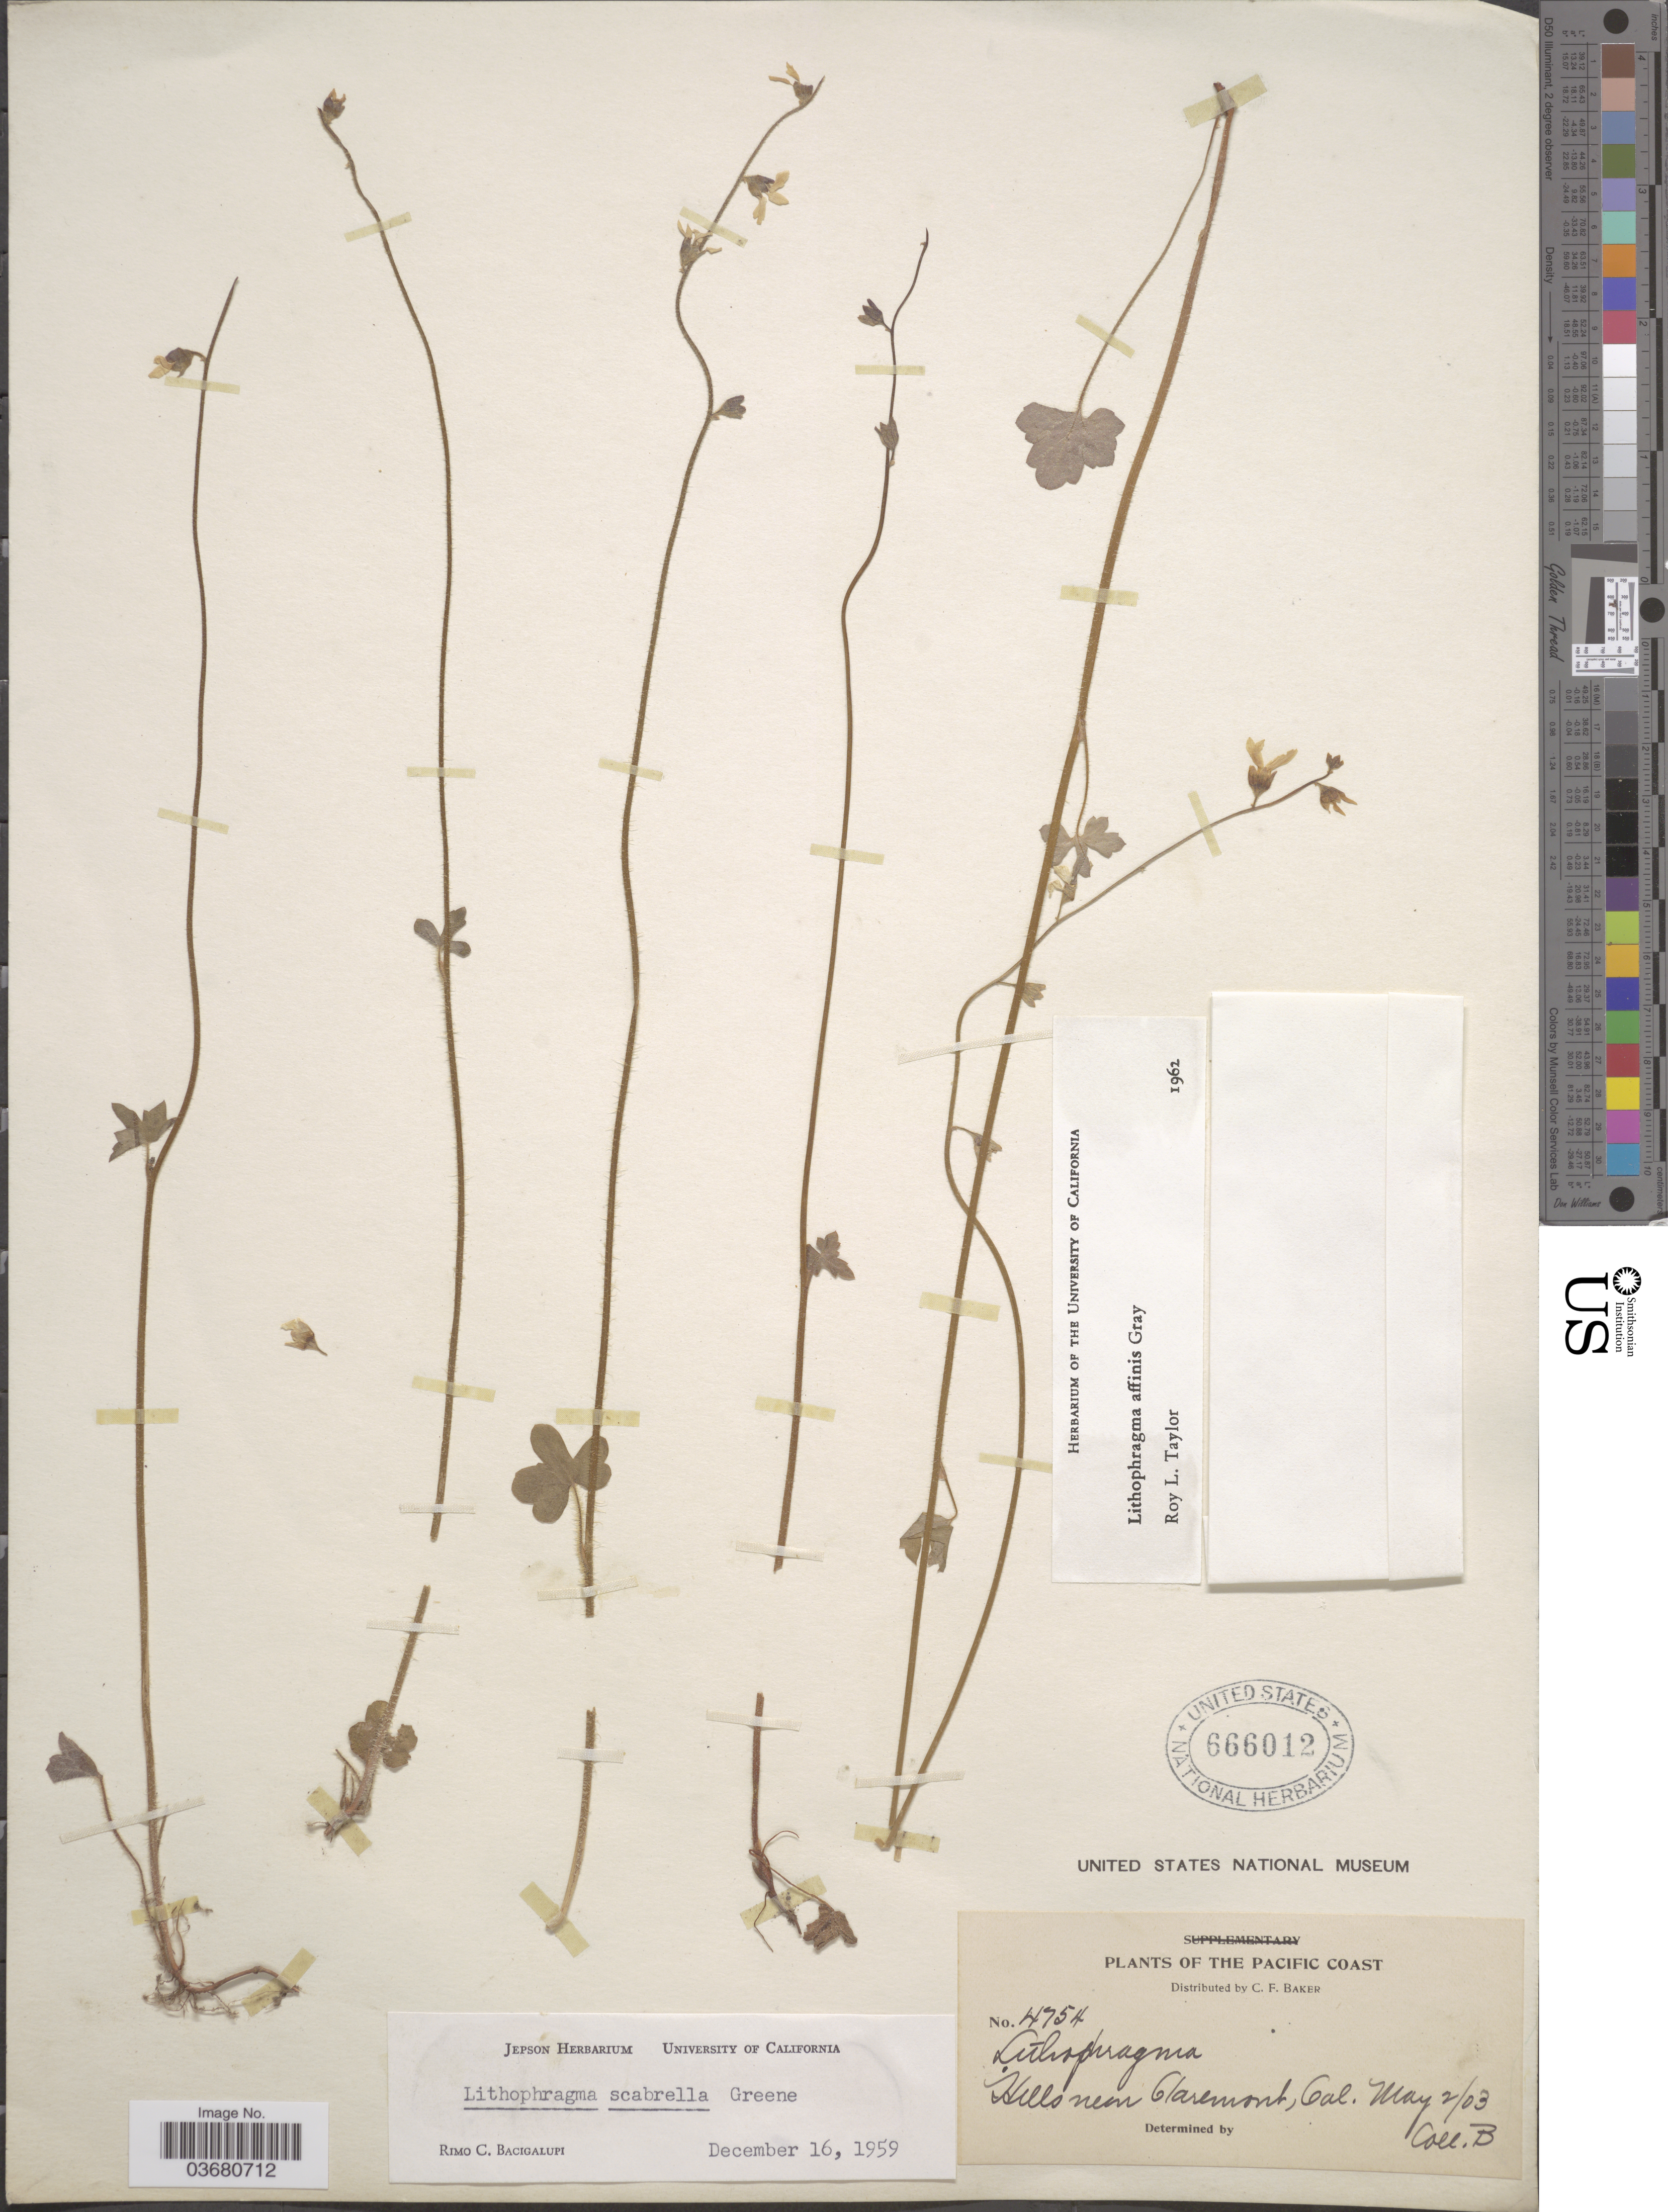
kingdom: Plantae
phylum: Tracheophyta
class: Magnoliopsida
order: Saxifragales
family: Saxifragaceae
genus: Lithophragma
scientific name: Lithophragma affine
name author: A. Gray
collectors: C. F. Baker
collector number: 4754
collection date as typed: Transcribed d/m/y: 2/5/3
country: United States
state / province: California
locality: Pacific Coast. Hills near Claremont.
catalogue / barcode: US 666012